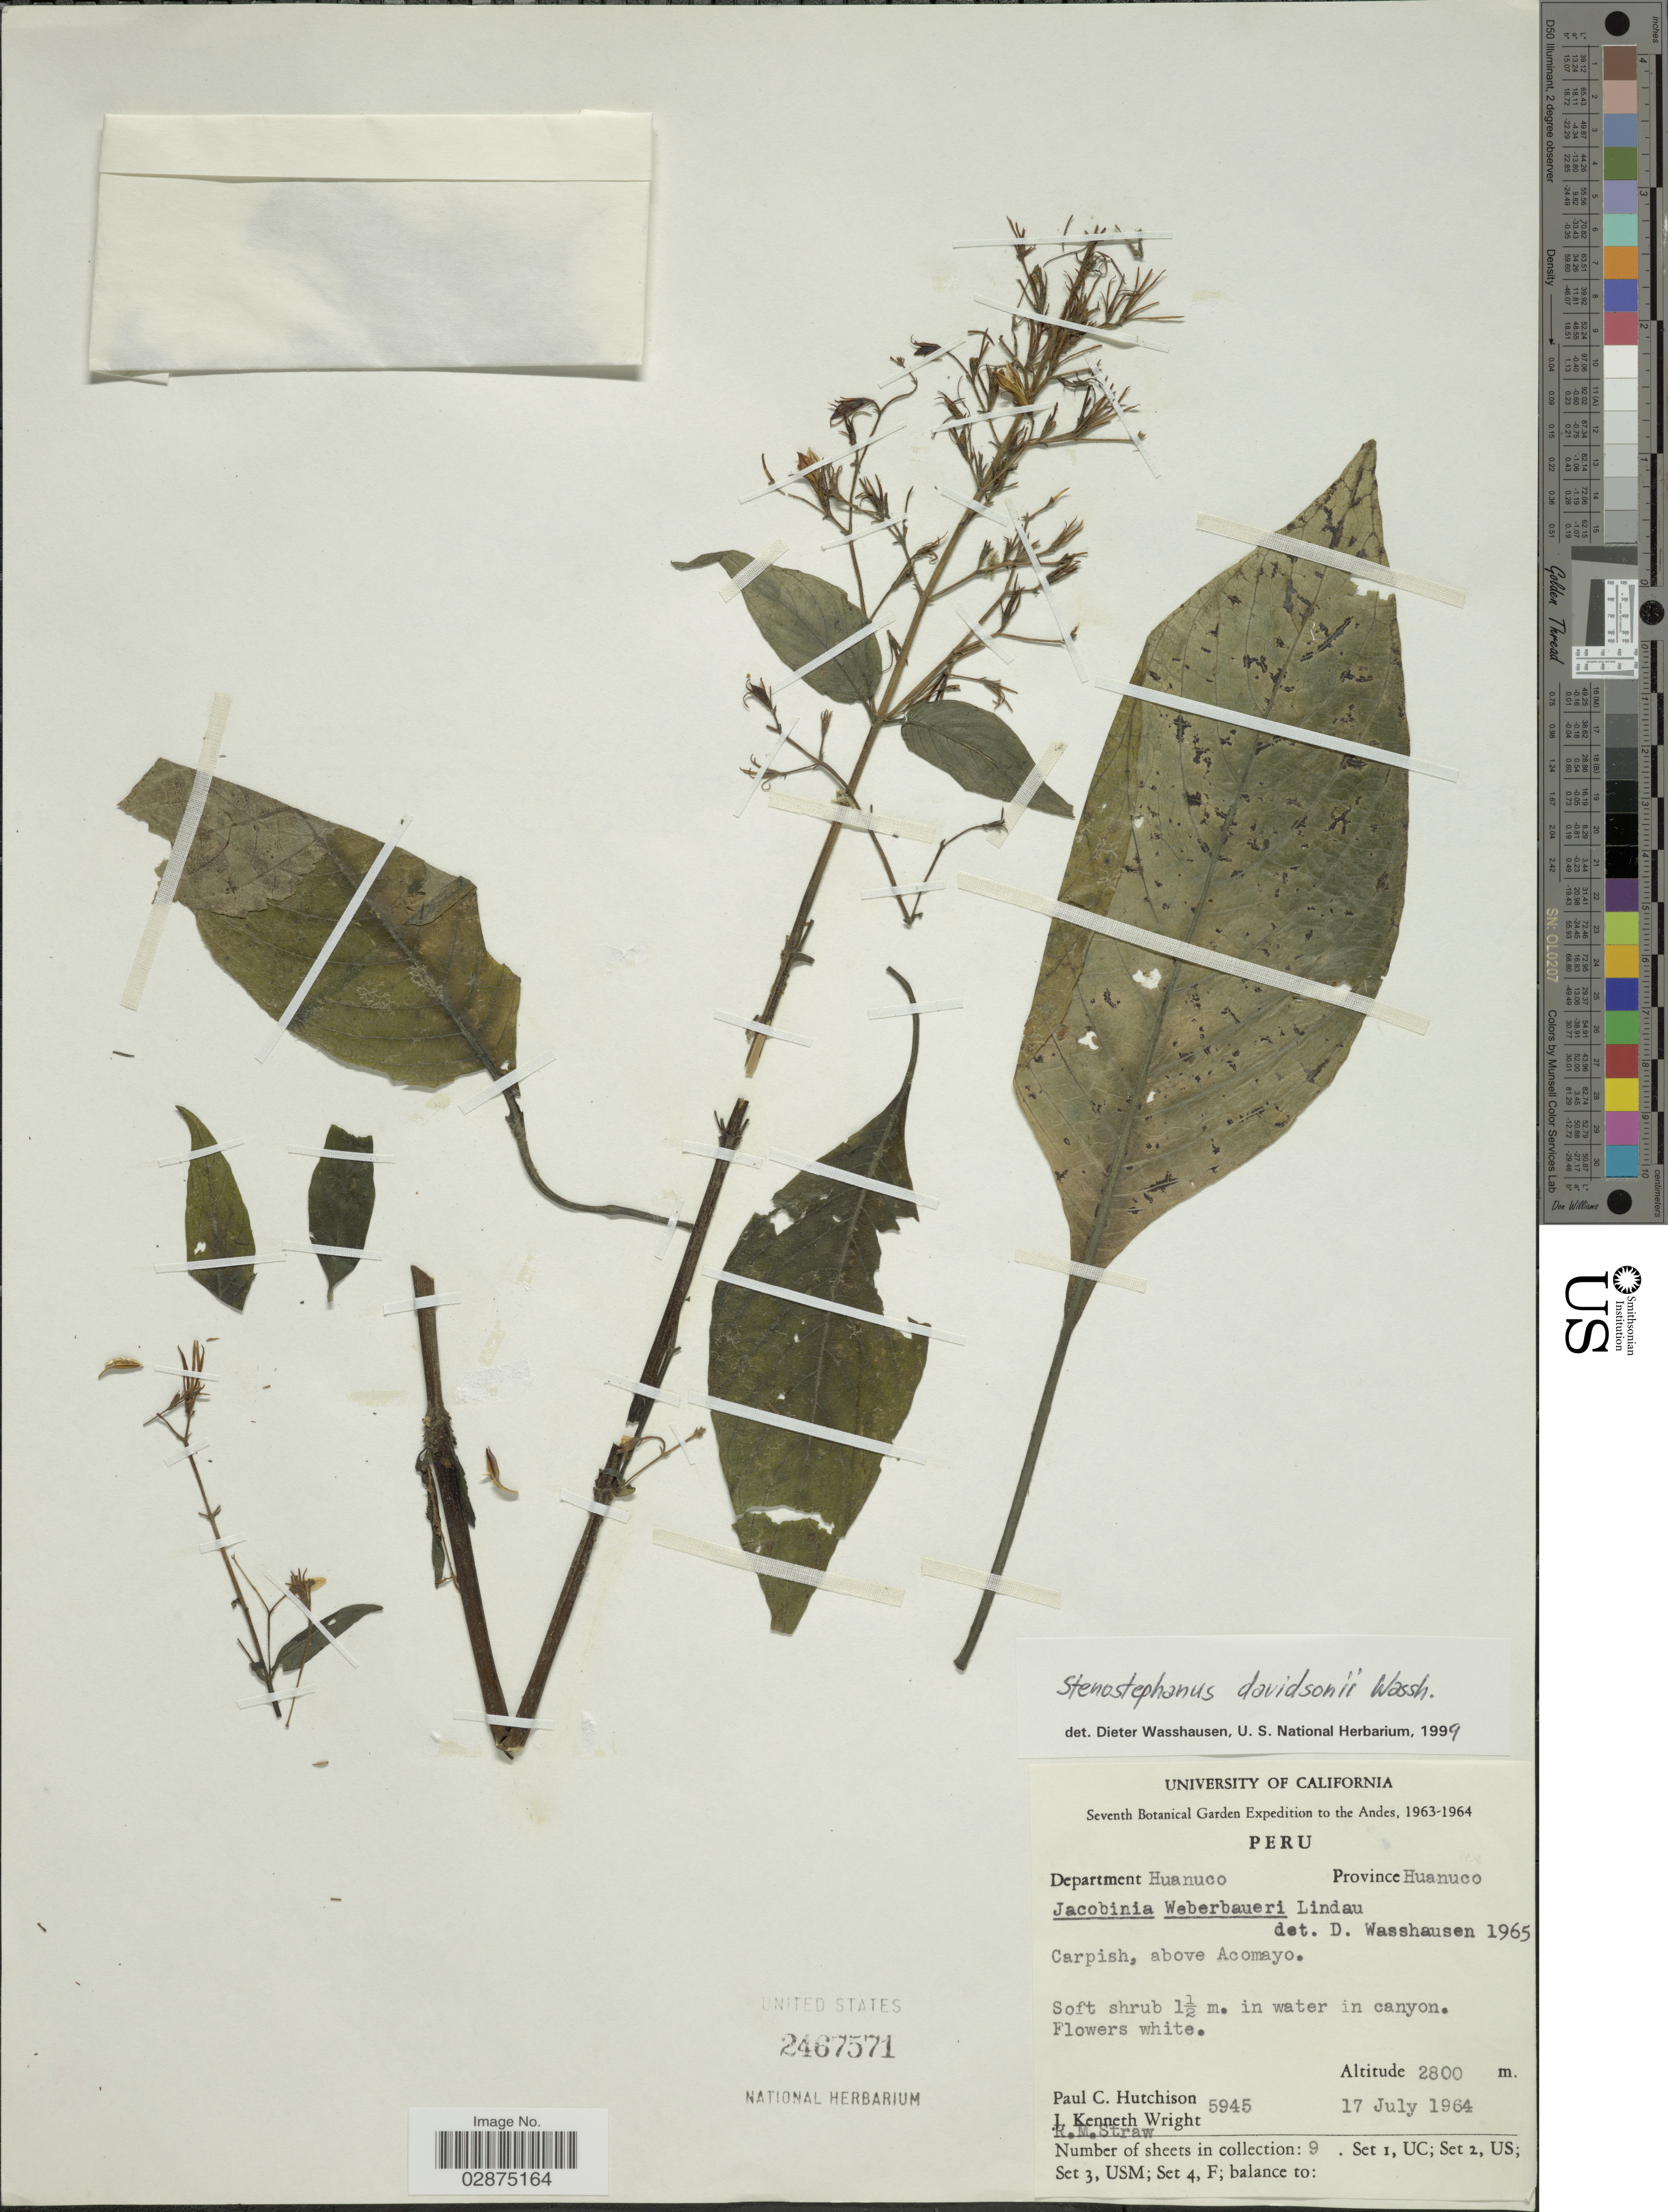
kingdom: Plantae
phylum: Tracheophyta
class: Magnoliopsida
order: Lamiales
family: Acanthaceae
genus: Stenostephanus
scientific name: Stenostephanus davidsonii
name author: Wassh.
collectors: P. C. Hutchison, J. K. Wright & R. M. Straw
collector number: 5945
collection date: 1964-07-17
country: Peru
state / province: Huánuco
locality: Andes. Department Huanuco. Carpish, above Acomayo.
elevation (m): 2800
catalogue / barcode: US 2467571